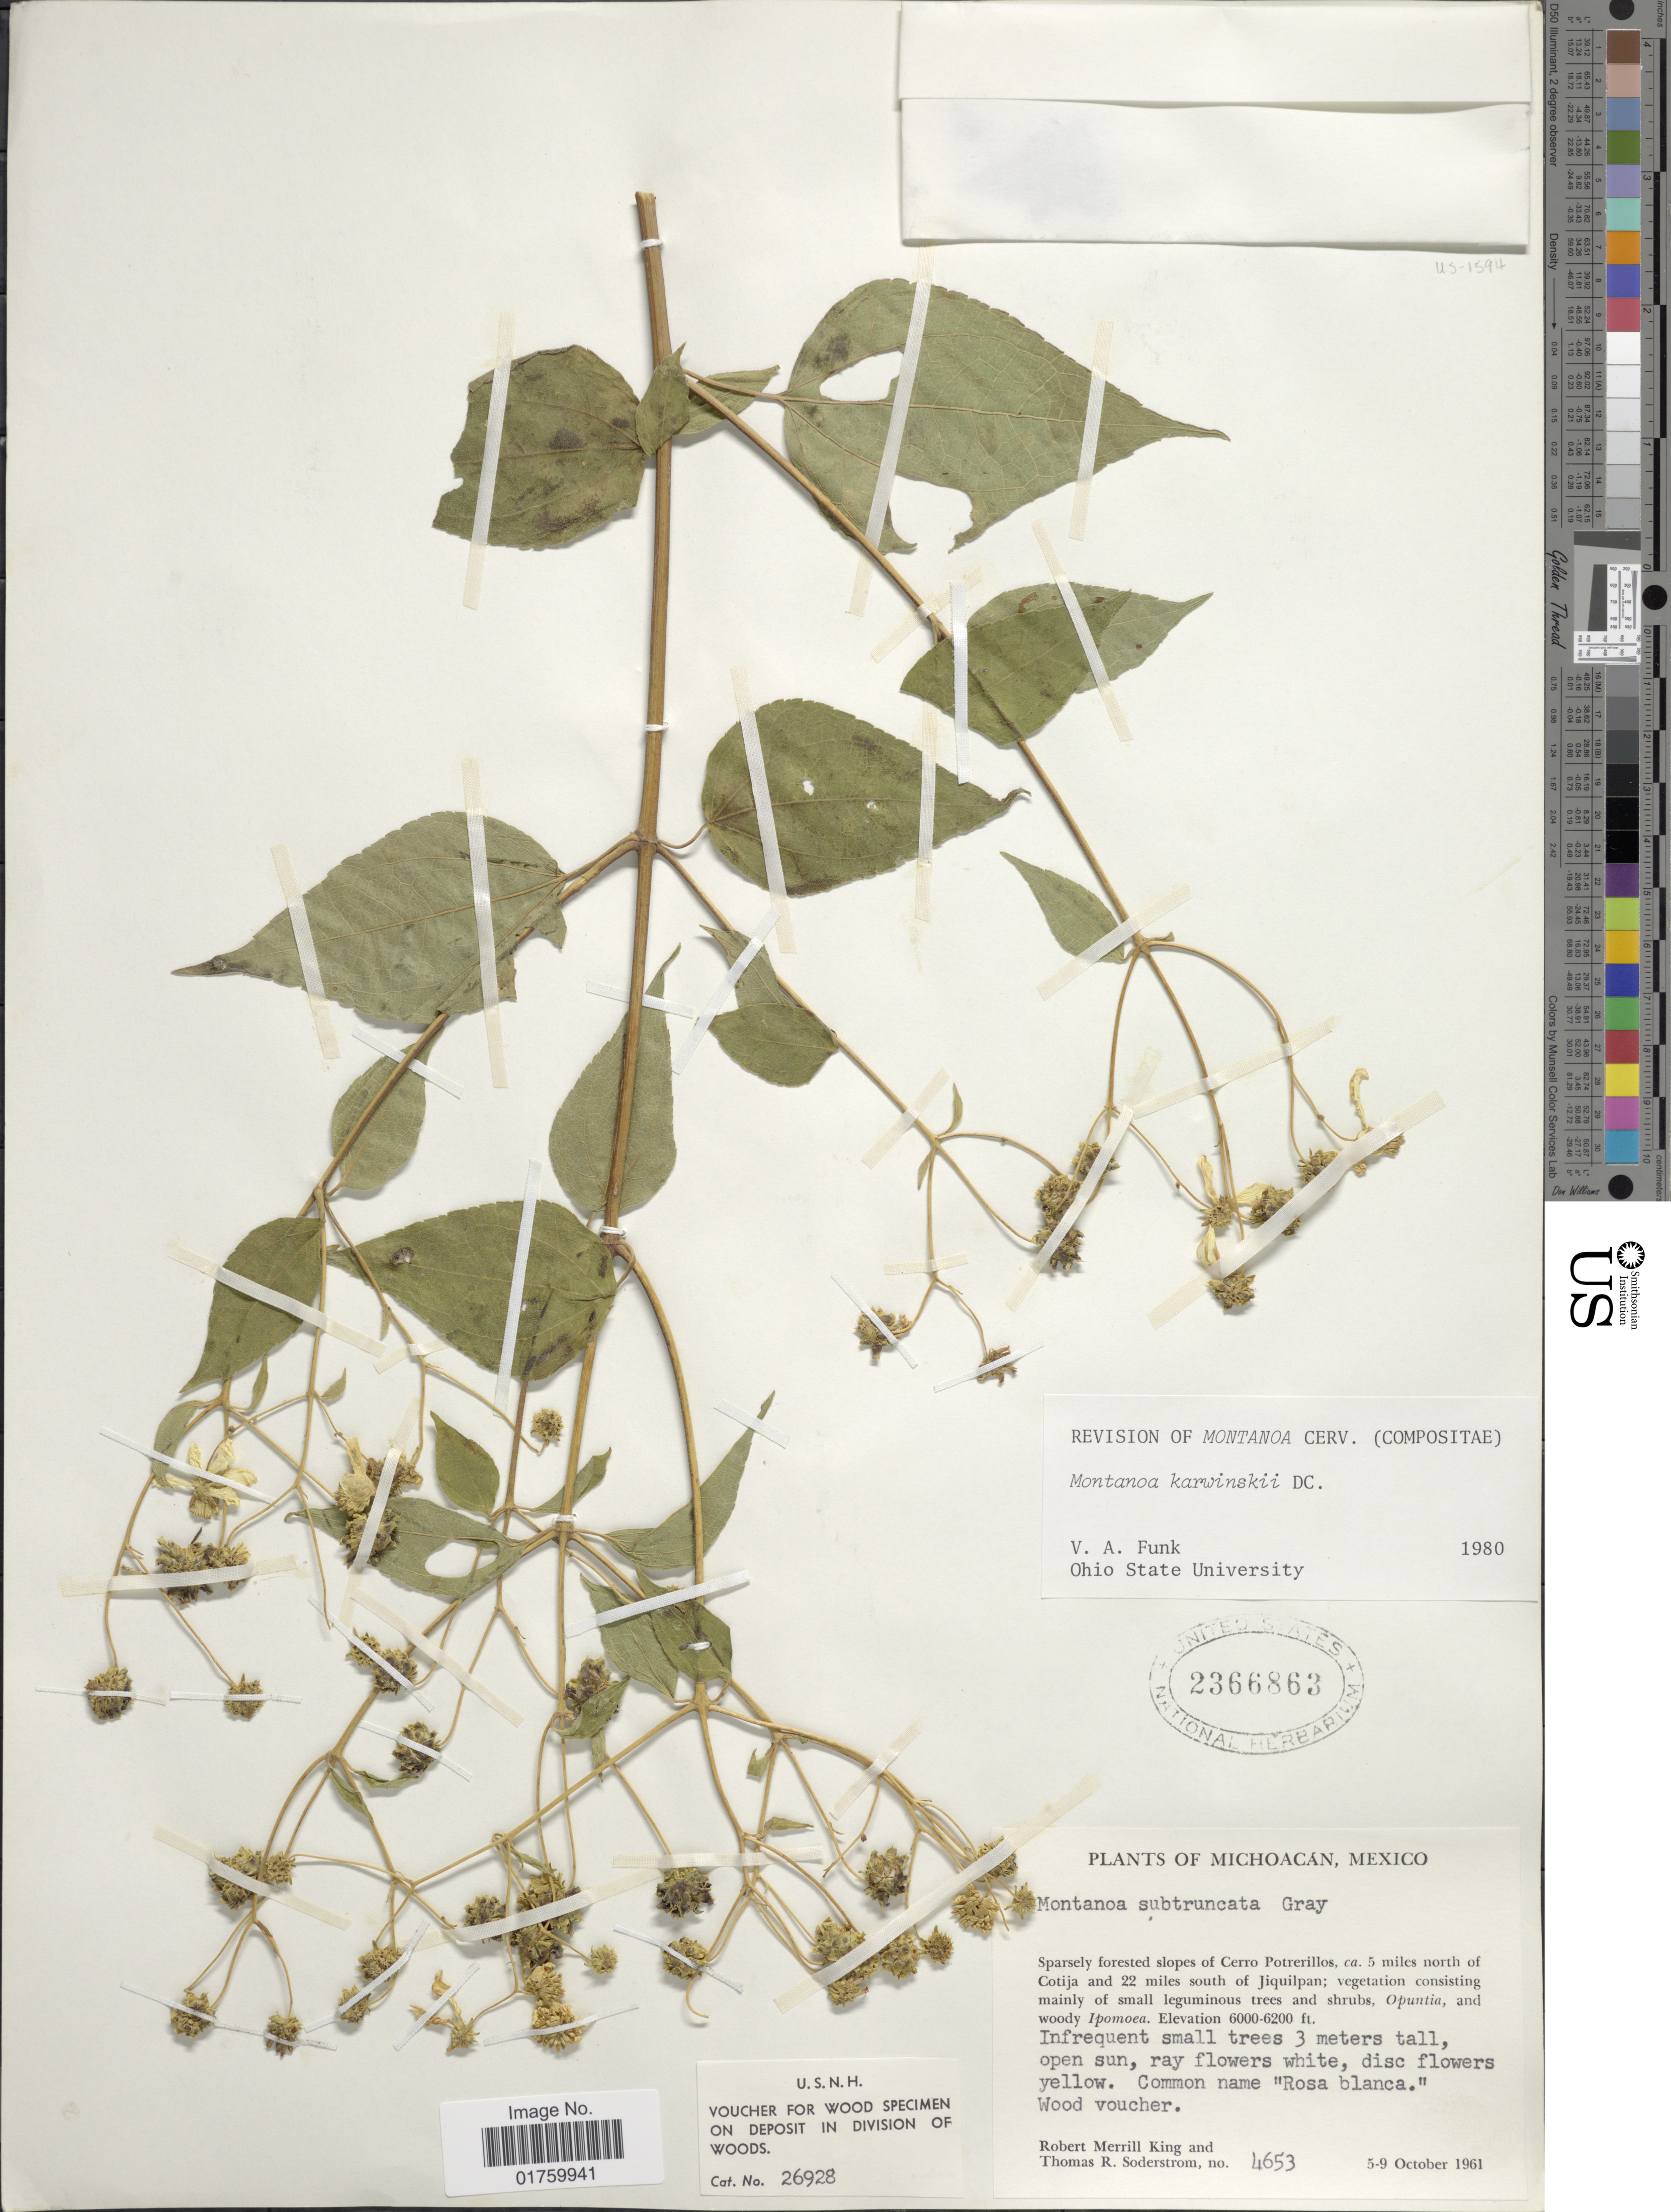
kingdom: Plantae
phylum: Tracheophyta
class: Magnoliopsida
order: Asterales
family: Asteraceae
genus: Montanoa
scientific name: Montanoa karwinskii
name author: DC.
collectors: R. M. King & T. R. Soderstrom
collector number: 4653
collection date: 1961-10-05/1961-10-09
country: Mexico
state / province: Michoacán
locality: Sparsely forested slopes of Cerro Potrerillos, ca. 5 miles north of Cotija and 22 miles south of Jiquilpan.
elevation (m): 1829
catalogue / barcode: US 2366863